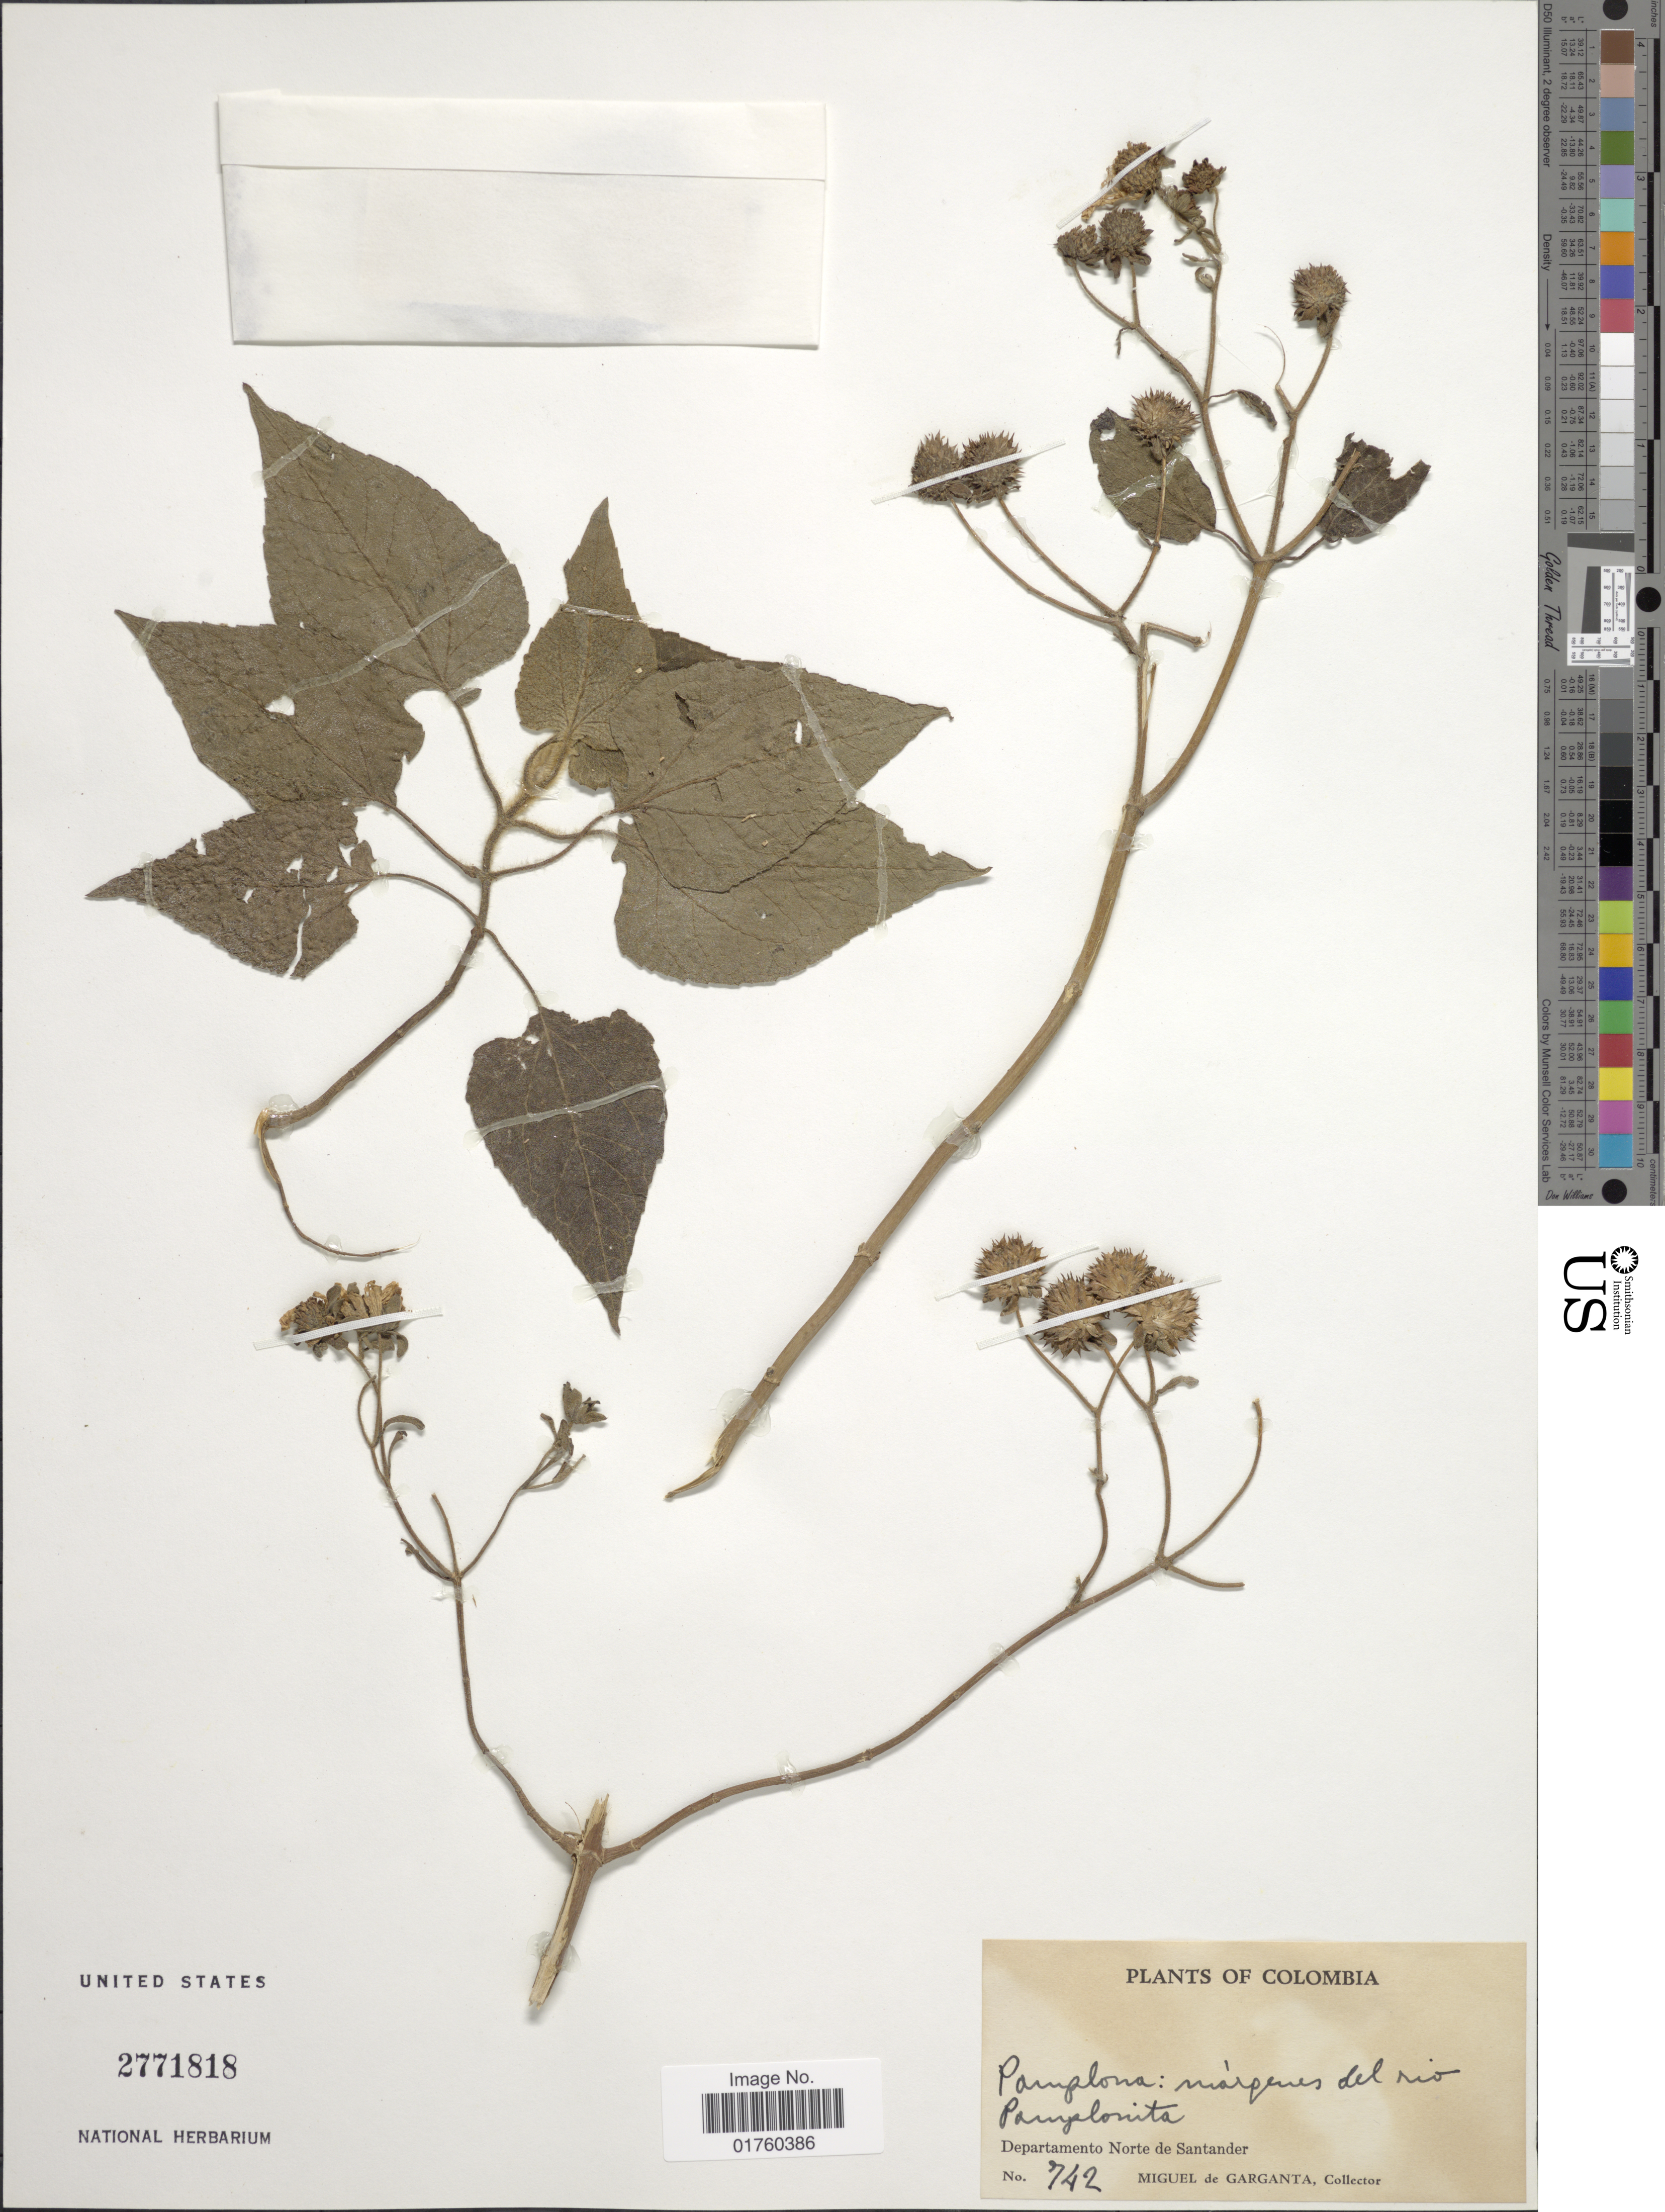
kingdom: Plantae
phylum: Tracheophyta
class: Magnoliopsida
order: Asterales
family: Asteraceae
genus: Montanoa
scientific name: Montanoa ovalifolia subsp. ovalifolia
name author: DC.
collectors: M. Garganta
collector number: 742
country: Colombia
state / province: Norte de Santander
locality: Pamplona; margenes del Rio Pamplonita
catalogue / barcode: US 2771818